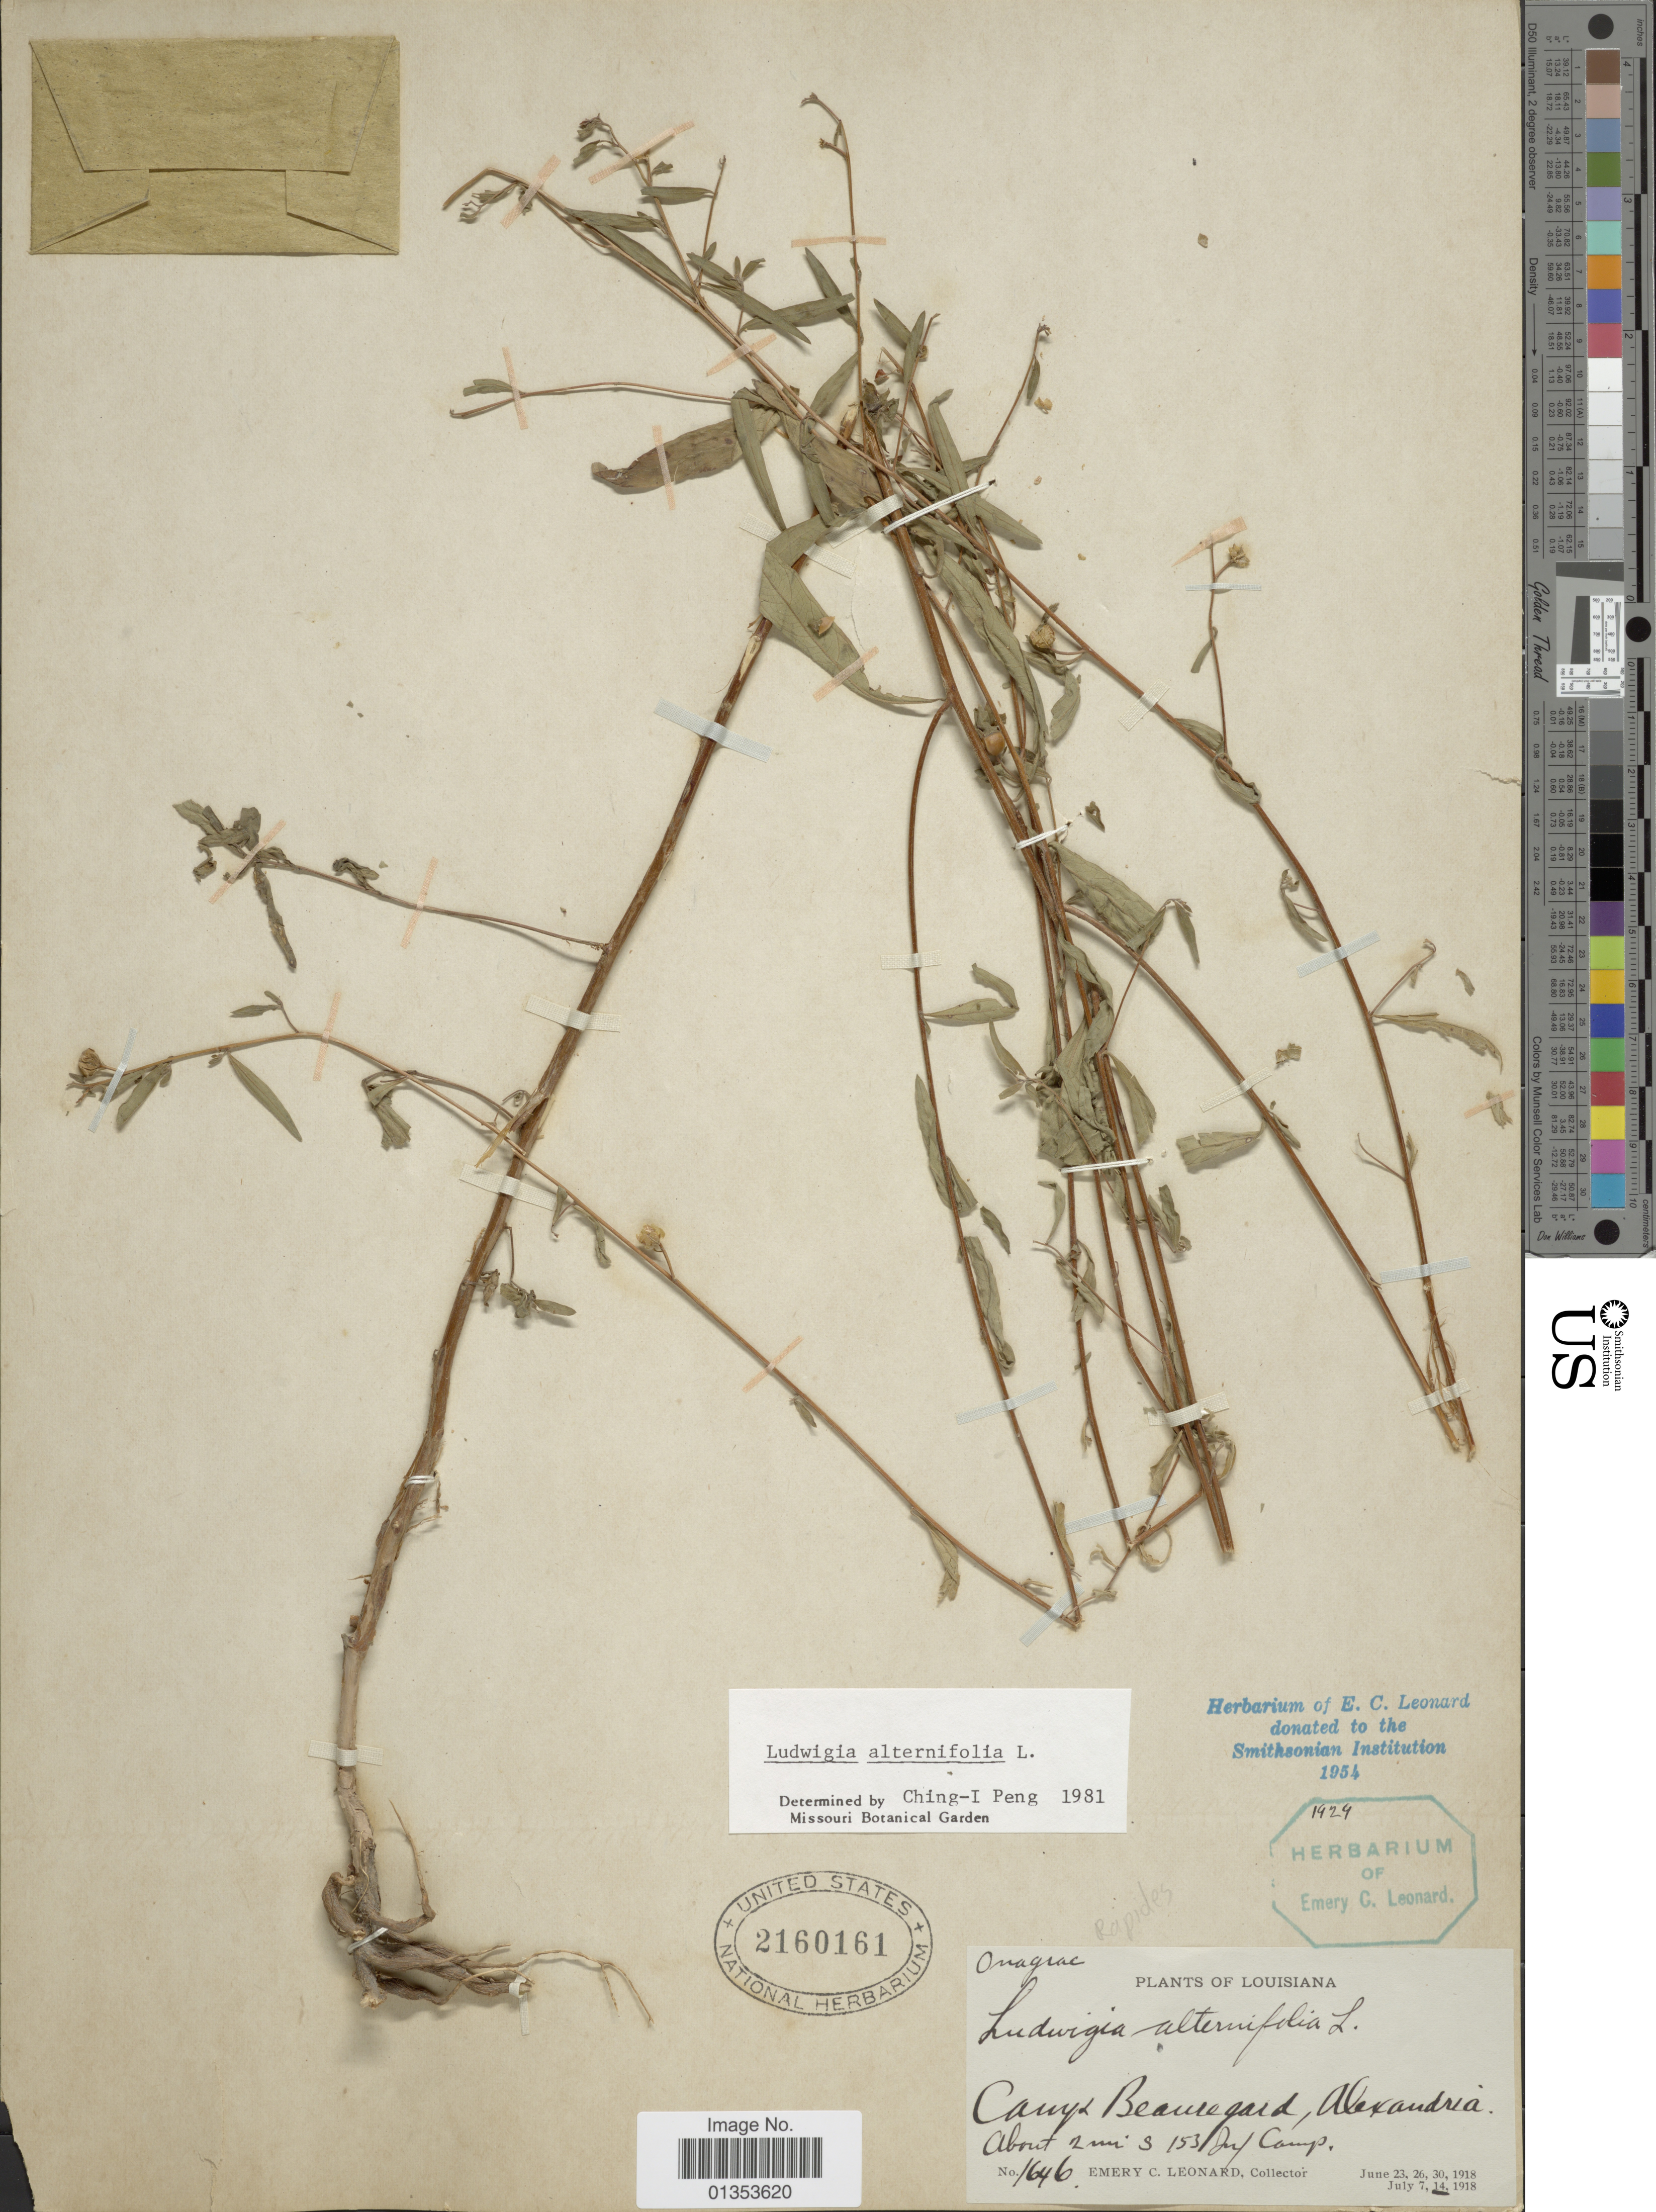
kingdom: Plantae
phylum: Tracheophyta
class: Magnoliopsida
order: Myrtales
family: Onagraceae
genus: Ludwigia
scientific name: Ludwigia alternifolia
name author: L.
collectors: E. C. Leonard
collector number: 1646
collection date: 1918-06-23/1918-07-14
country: United States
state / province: Louisiana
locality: Camp Beauregard, Alexandria, about 2 mi S 153 Inf Camp.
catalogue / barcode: US 2160161